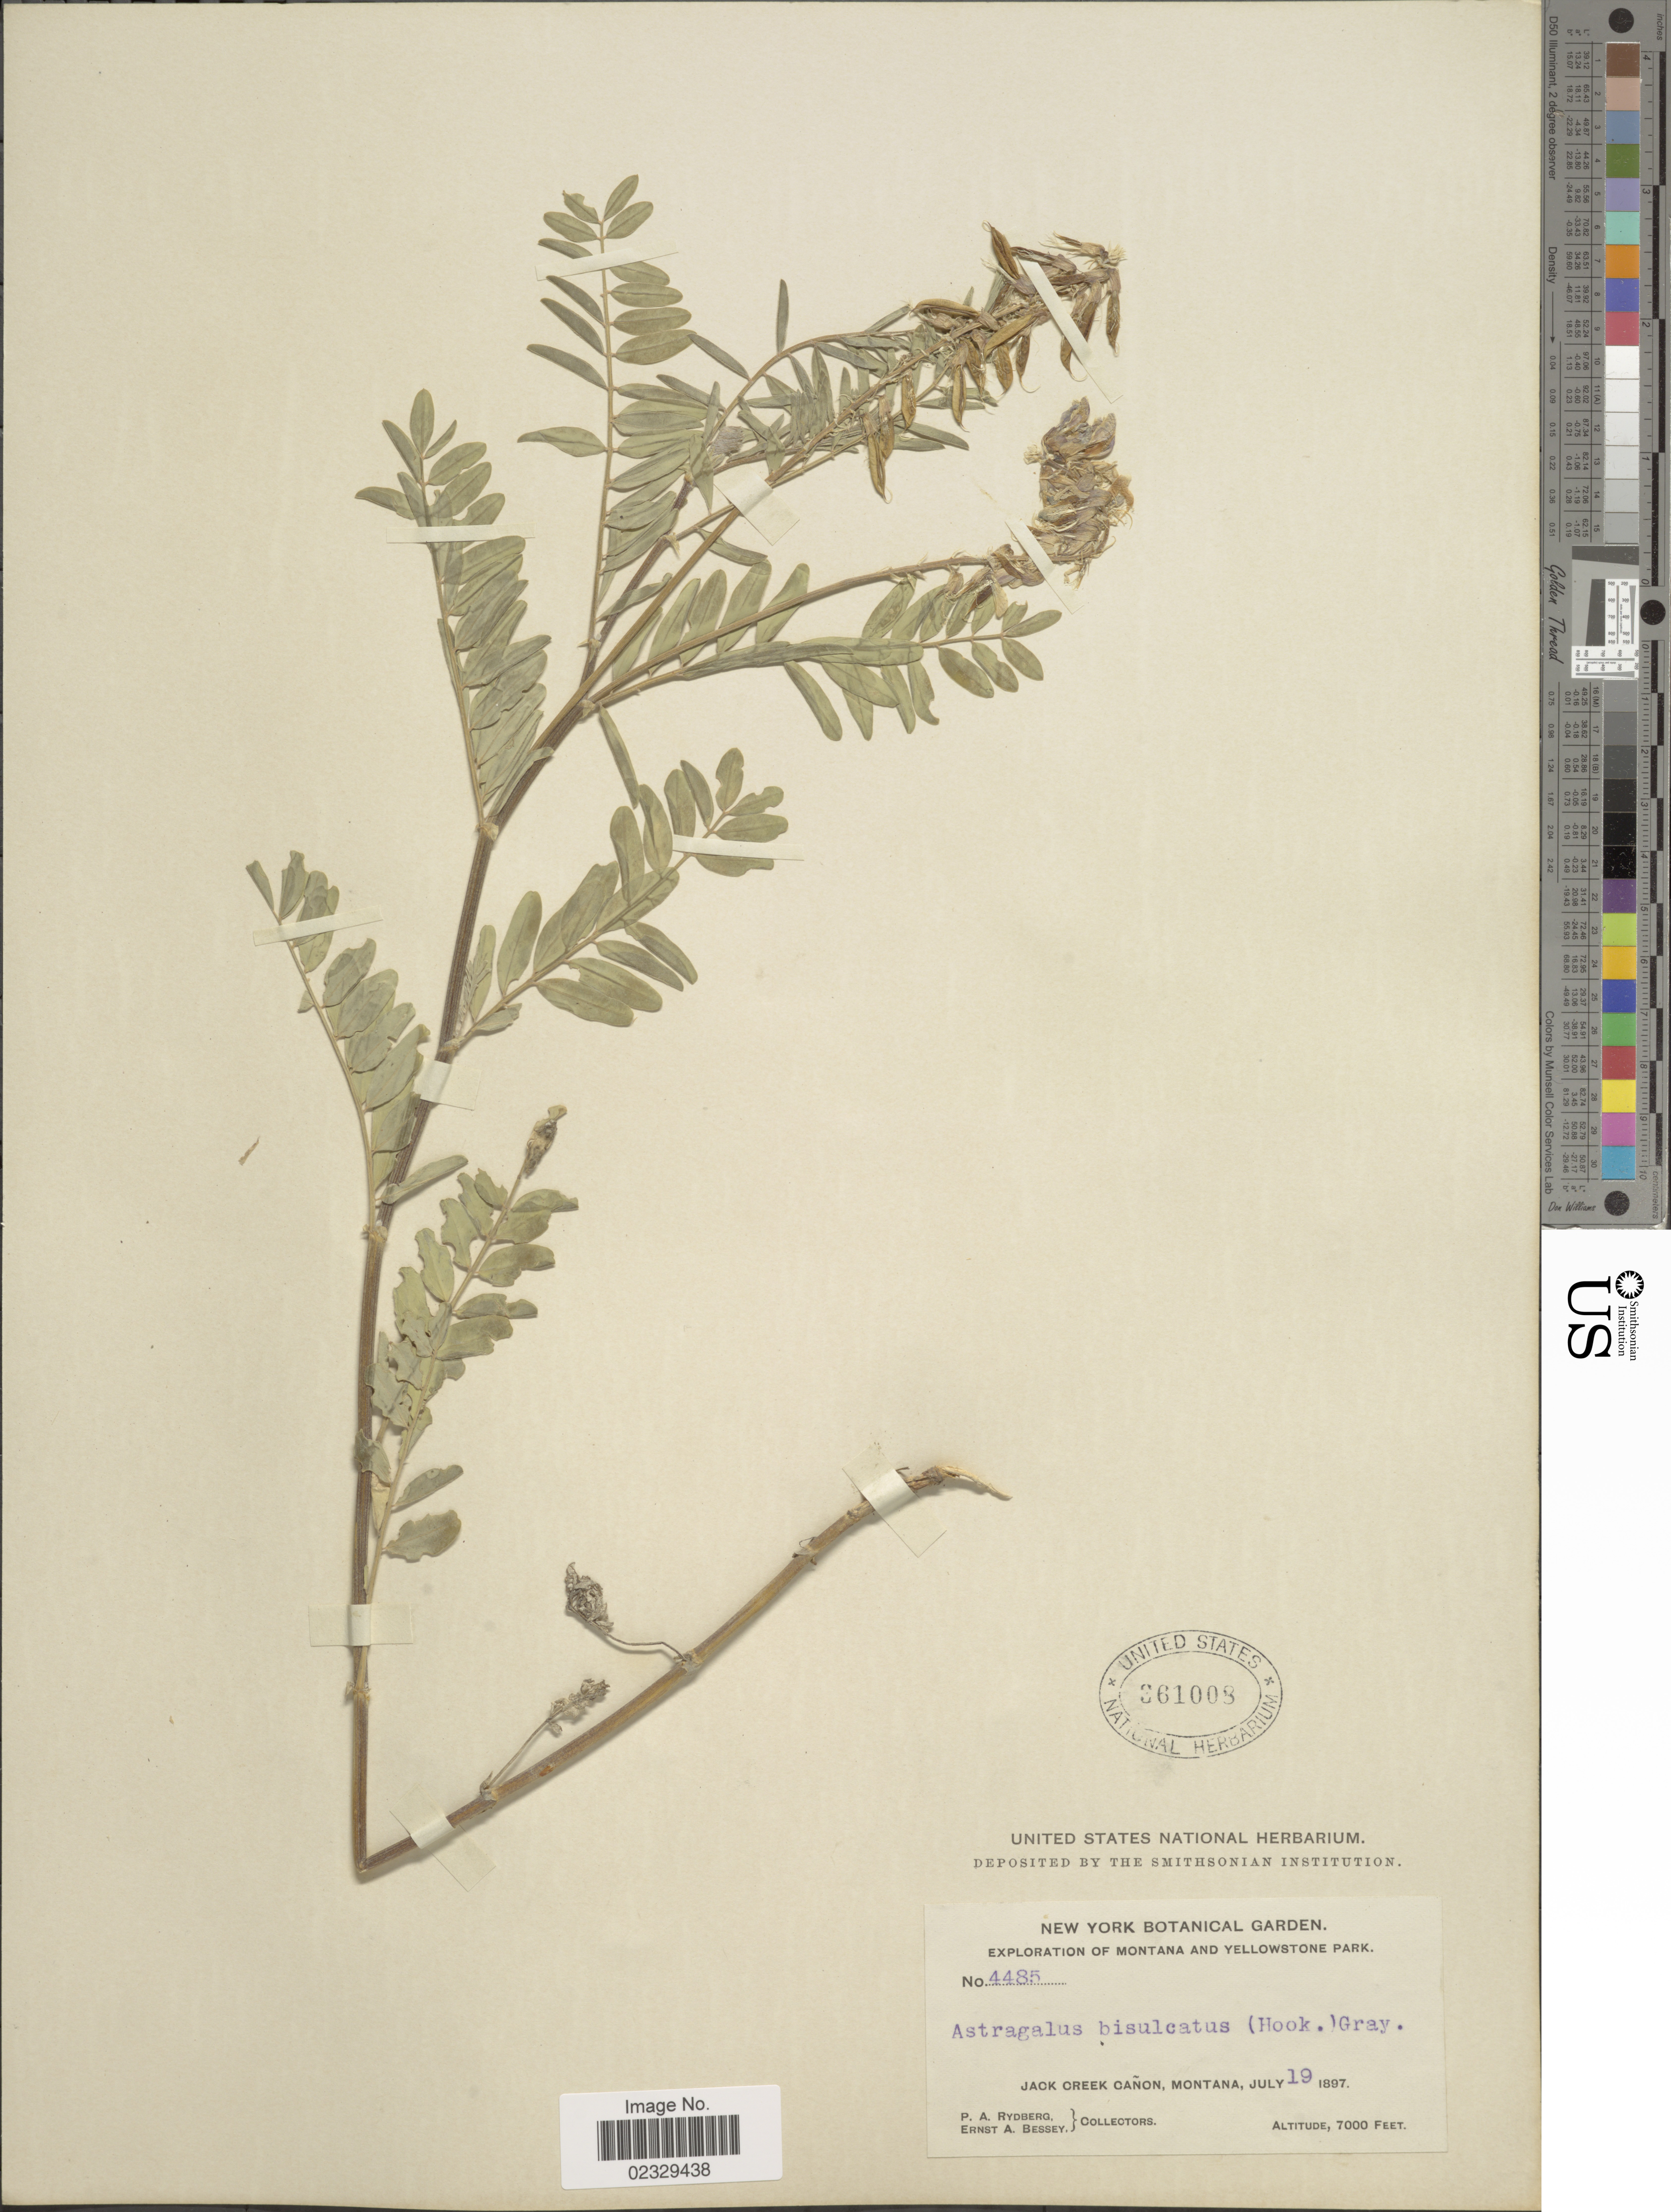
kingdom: Plantae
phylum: Tracheophyta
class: Magnoliopsida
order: Fabales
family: Fabaceae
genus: Astragalus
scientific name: Astragalus bisulcatus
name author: (Hook.) A. Gray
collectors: P. A. Rydberg & E. A. Bessey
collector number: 4485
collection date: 1897-07-19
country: United States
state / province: Montana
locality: Montana and Yellowstone Park, Jack Creek Cañon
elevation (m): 2134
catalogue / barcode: US 361008